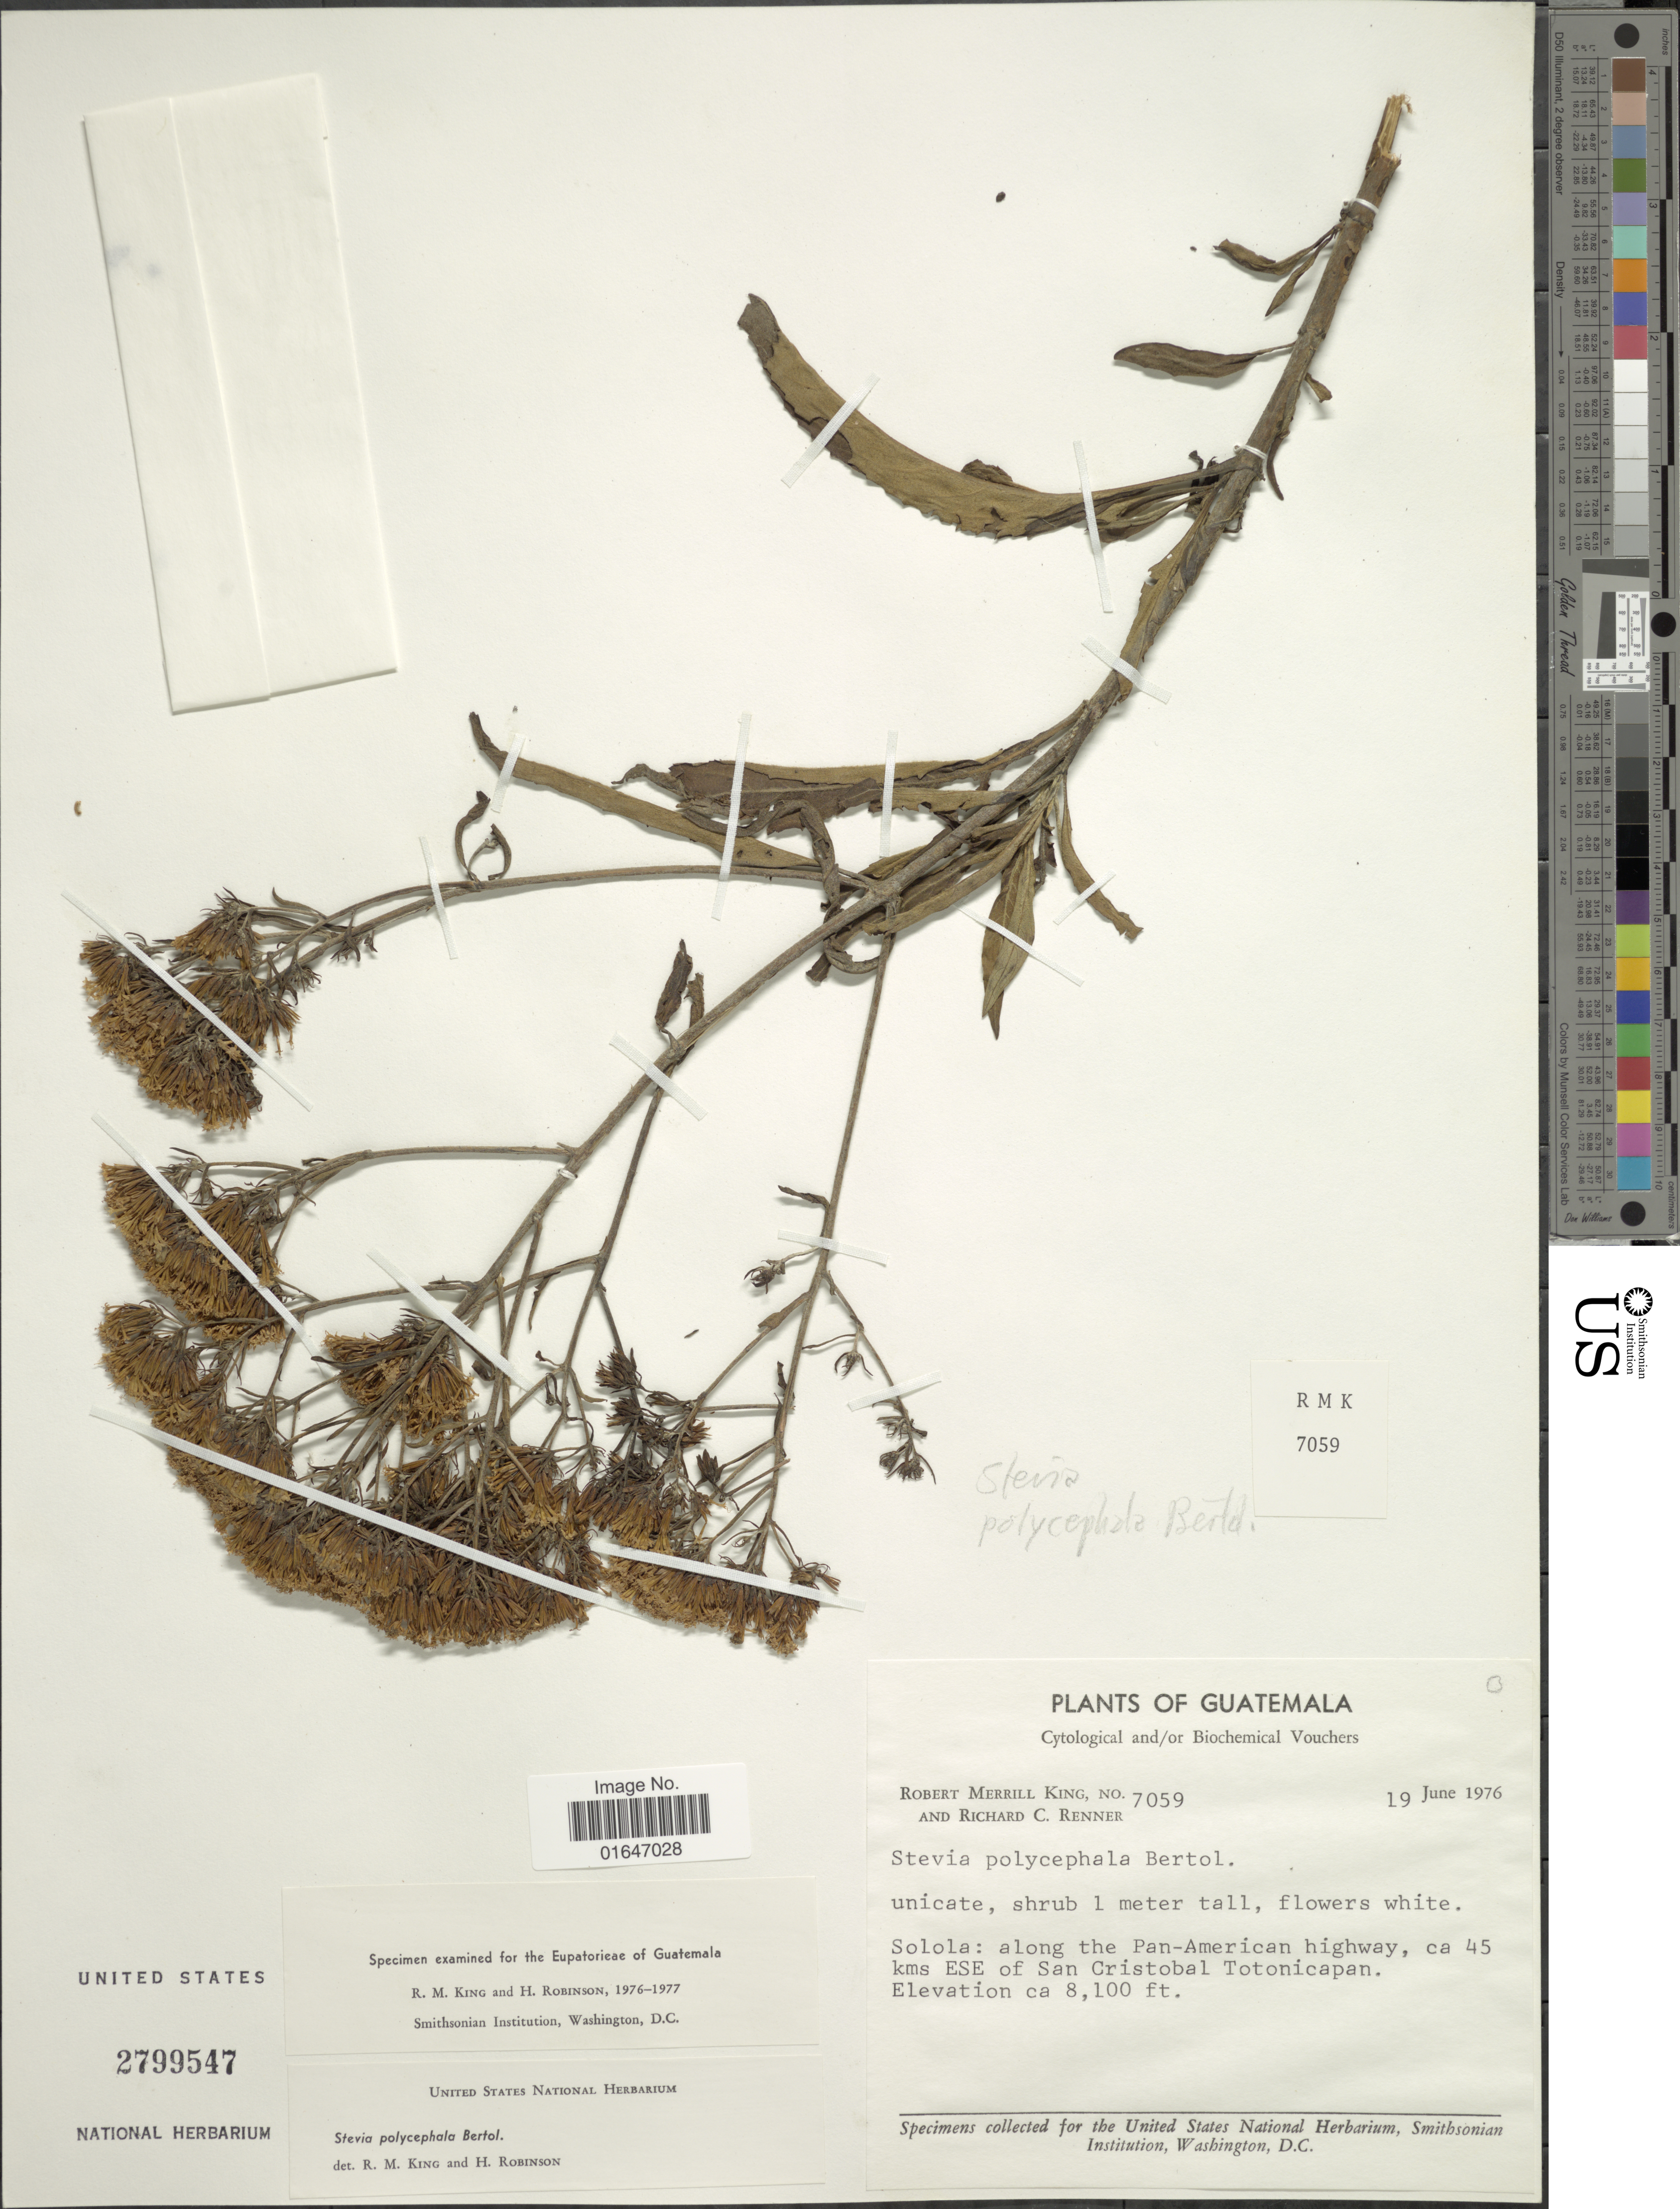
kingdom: Plantae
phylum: Tracheophyta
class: Magnoliopsida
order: Asterales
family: Asteraceae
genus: Stevia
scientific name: Stevia polycephala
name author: Bertoloni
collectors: R. M. King & R. C. Renner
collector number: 7059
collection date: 1976-06-19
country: Guatemala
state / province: Sololá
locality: Along the Pan-American highway, ca 45 kms ESE of San Cristobal Totonicapan.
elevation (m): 2469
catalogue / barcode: US 2799547